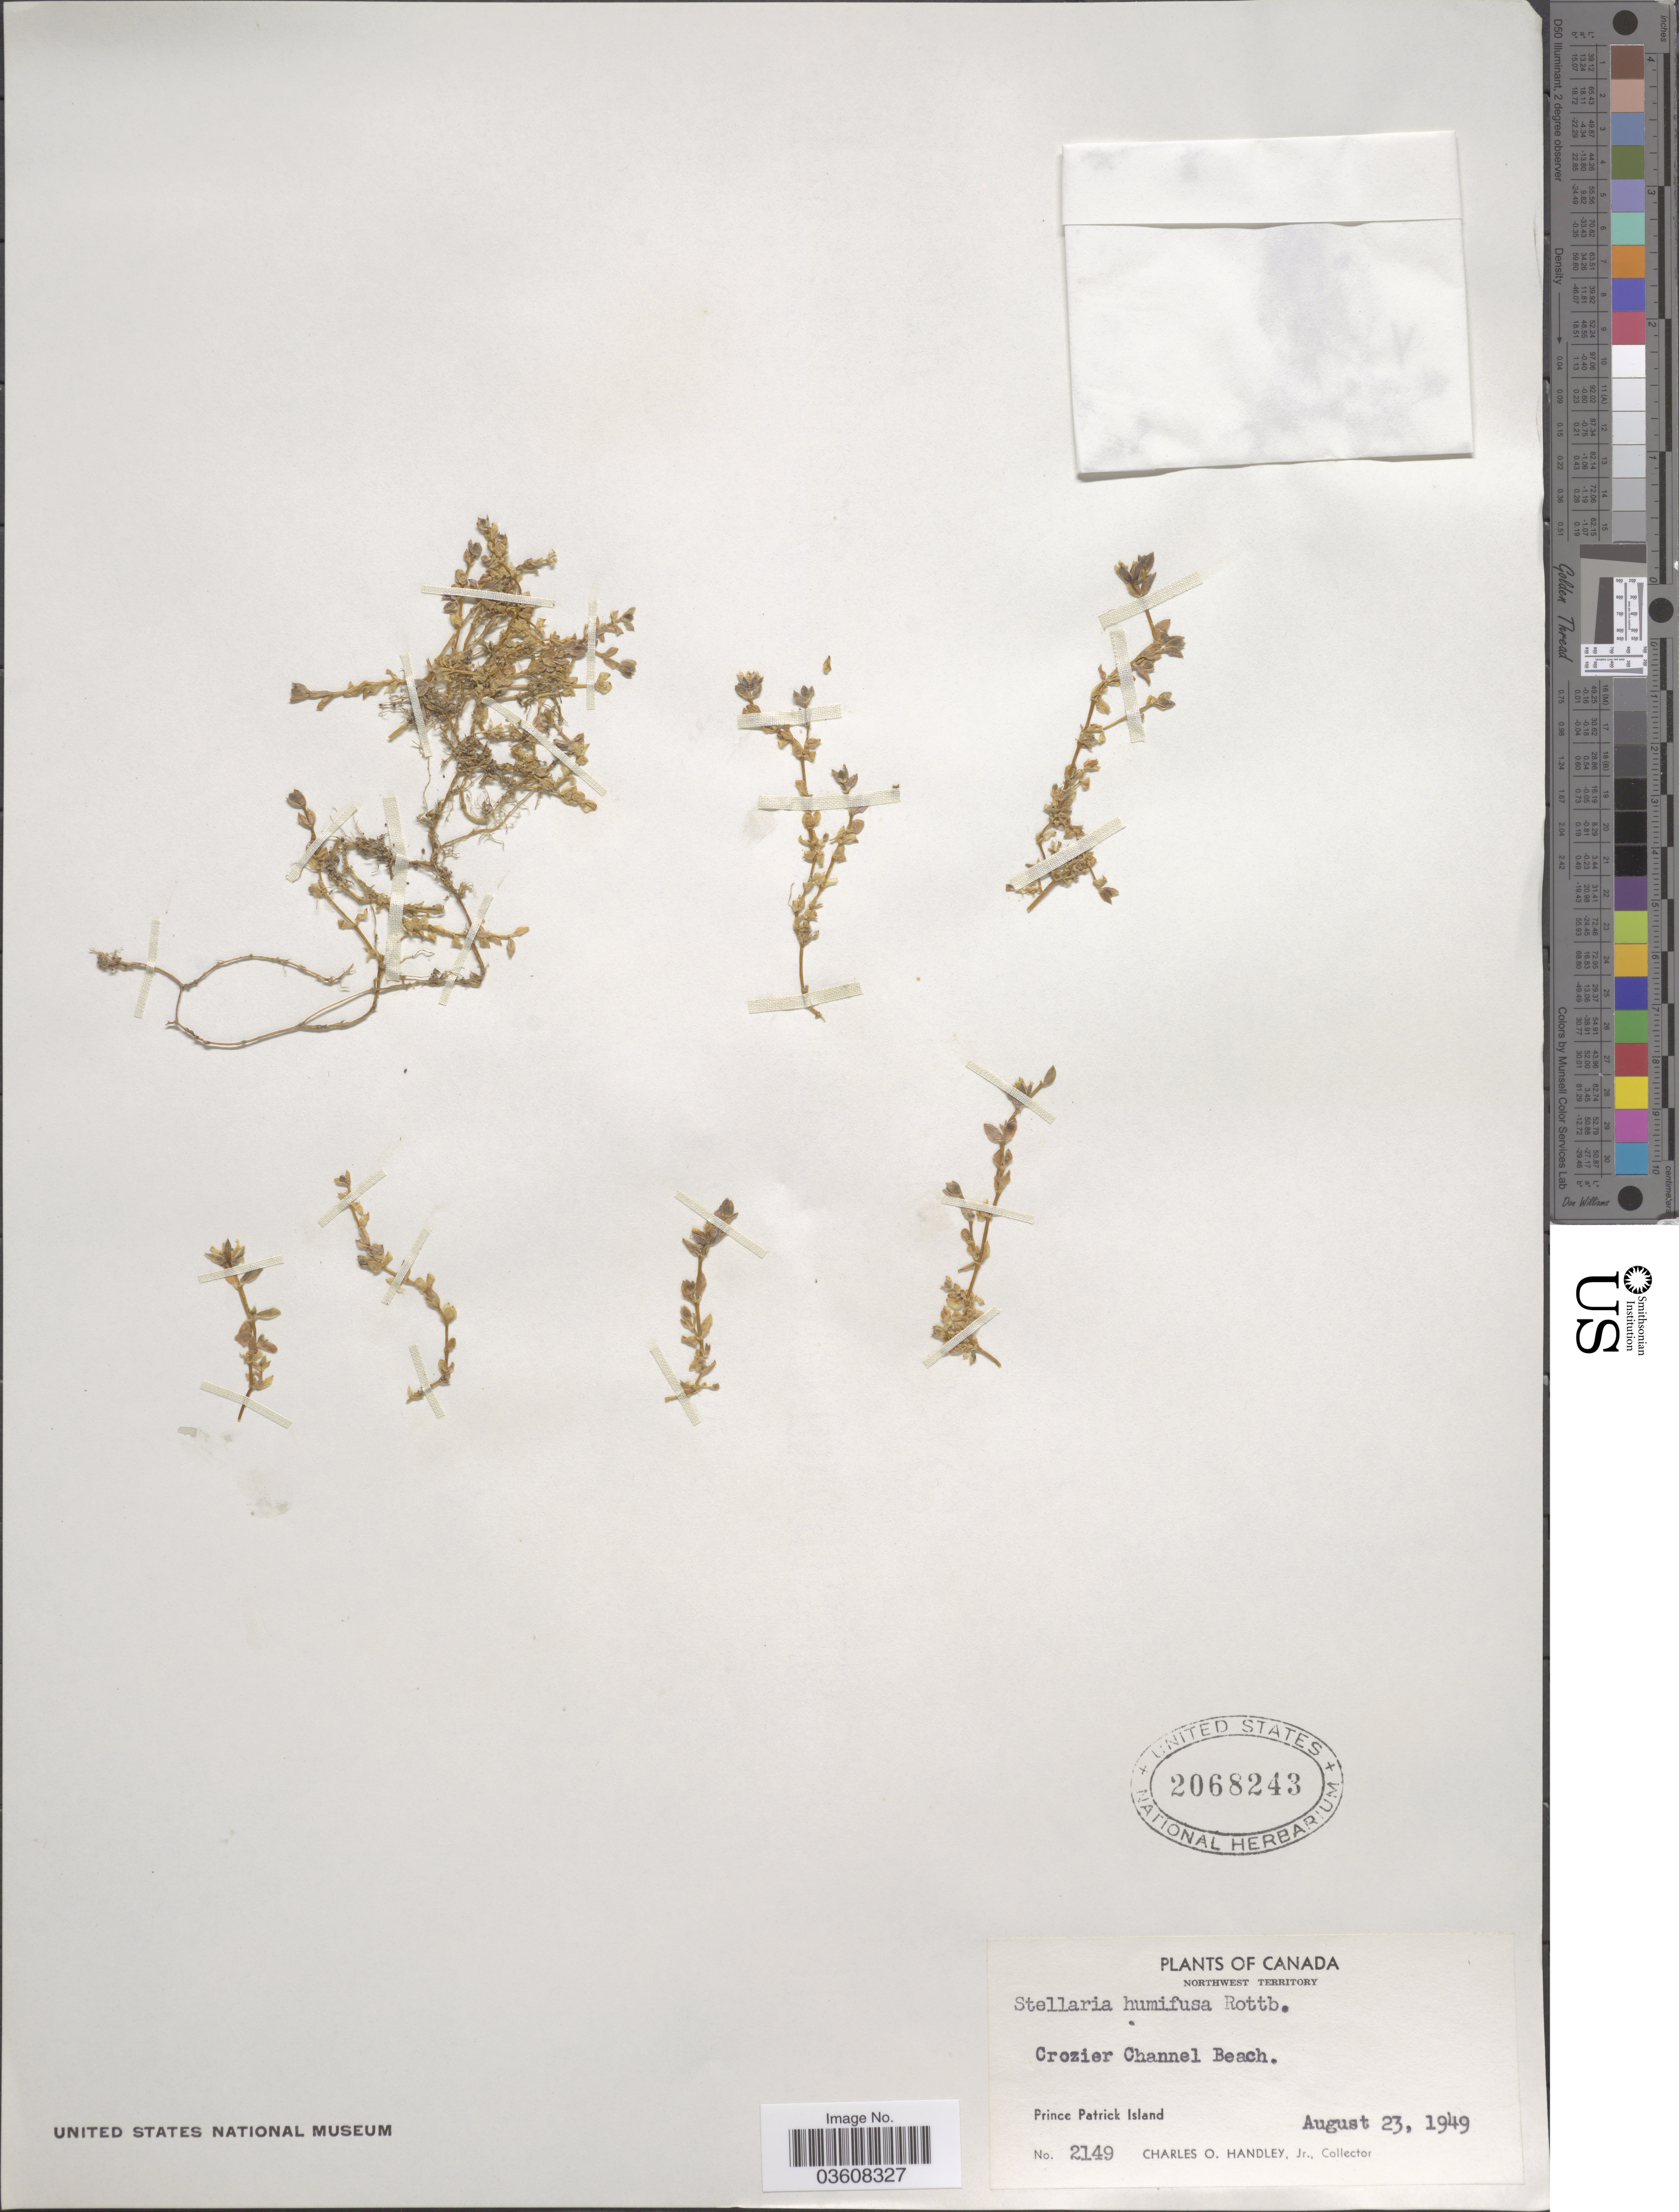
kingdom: Plantae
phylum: Tracheophyta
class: Magnoliopsida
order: Caryophyllales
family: Caryophyllaceae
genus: Stellaria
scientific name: Stellaria humifusa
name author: Rottb.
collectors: C. Handley Jr.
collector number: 2149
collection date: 1949-08-23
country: Canada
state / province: Northwest Territories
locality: Crozier Channel Beach. Prince Patrick Island.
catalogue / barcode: US 2068243